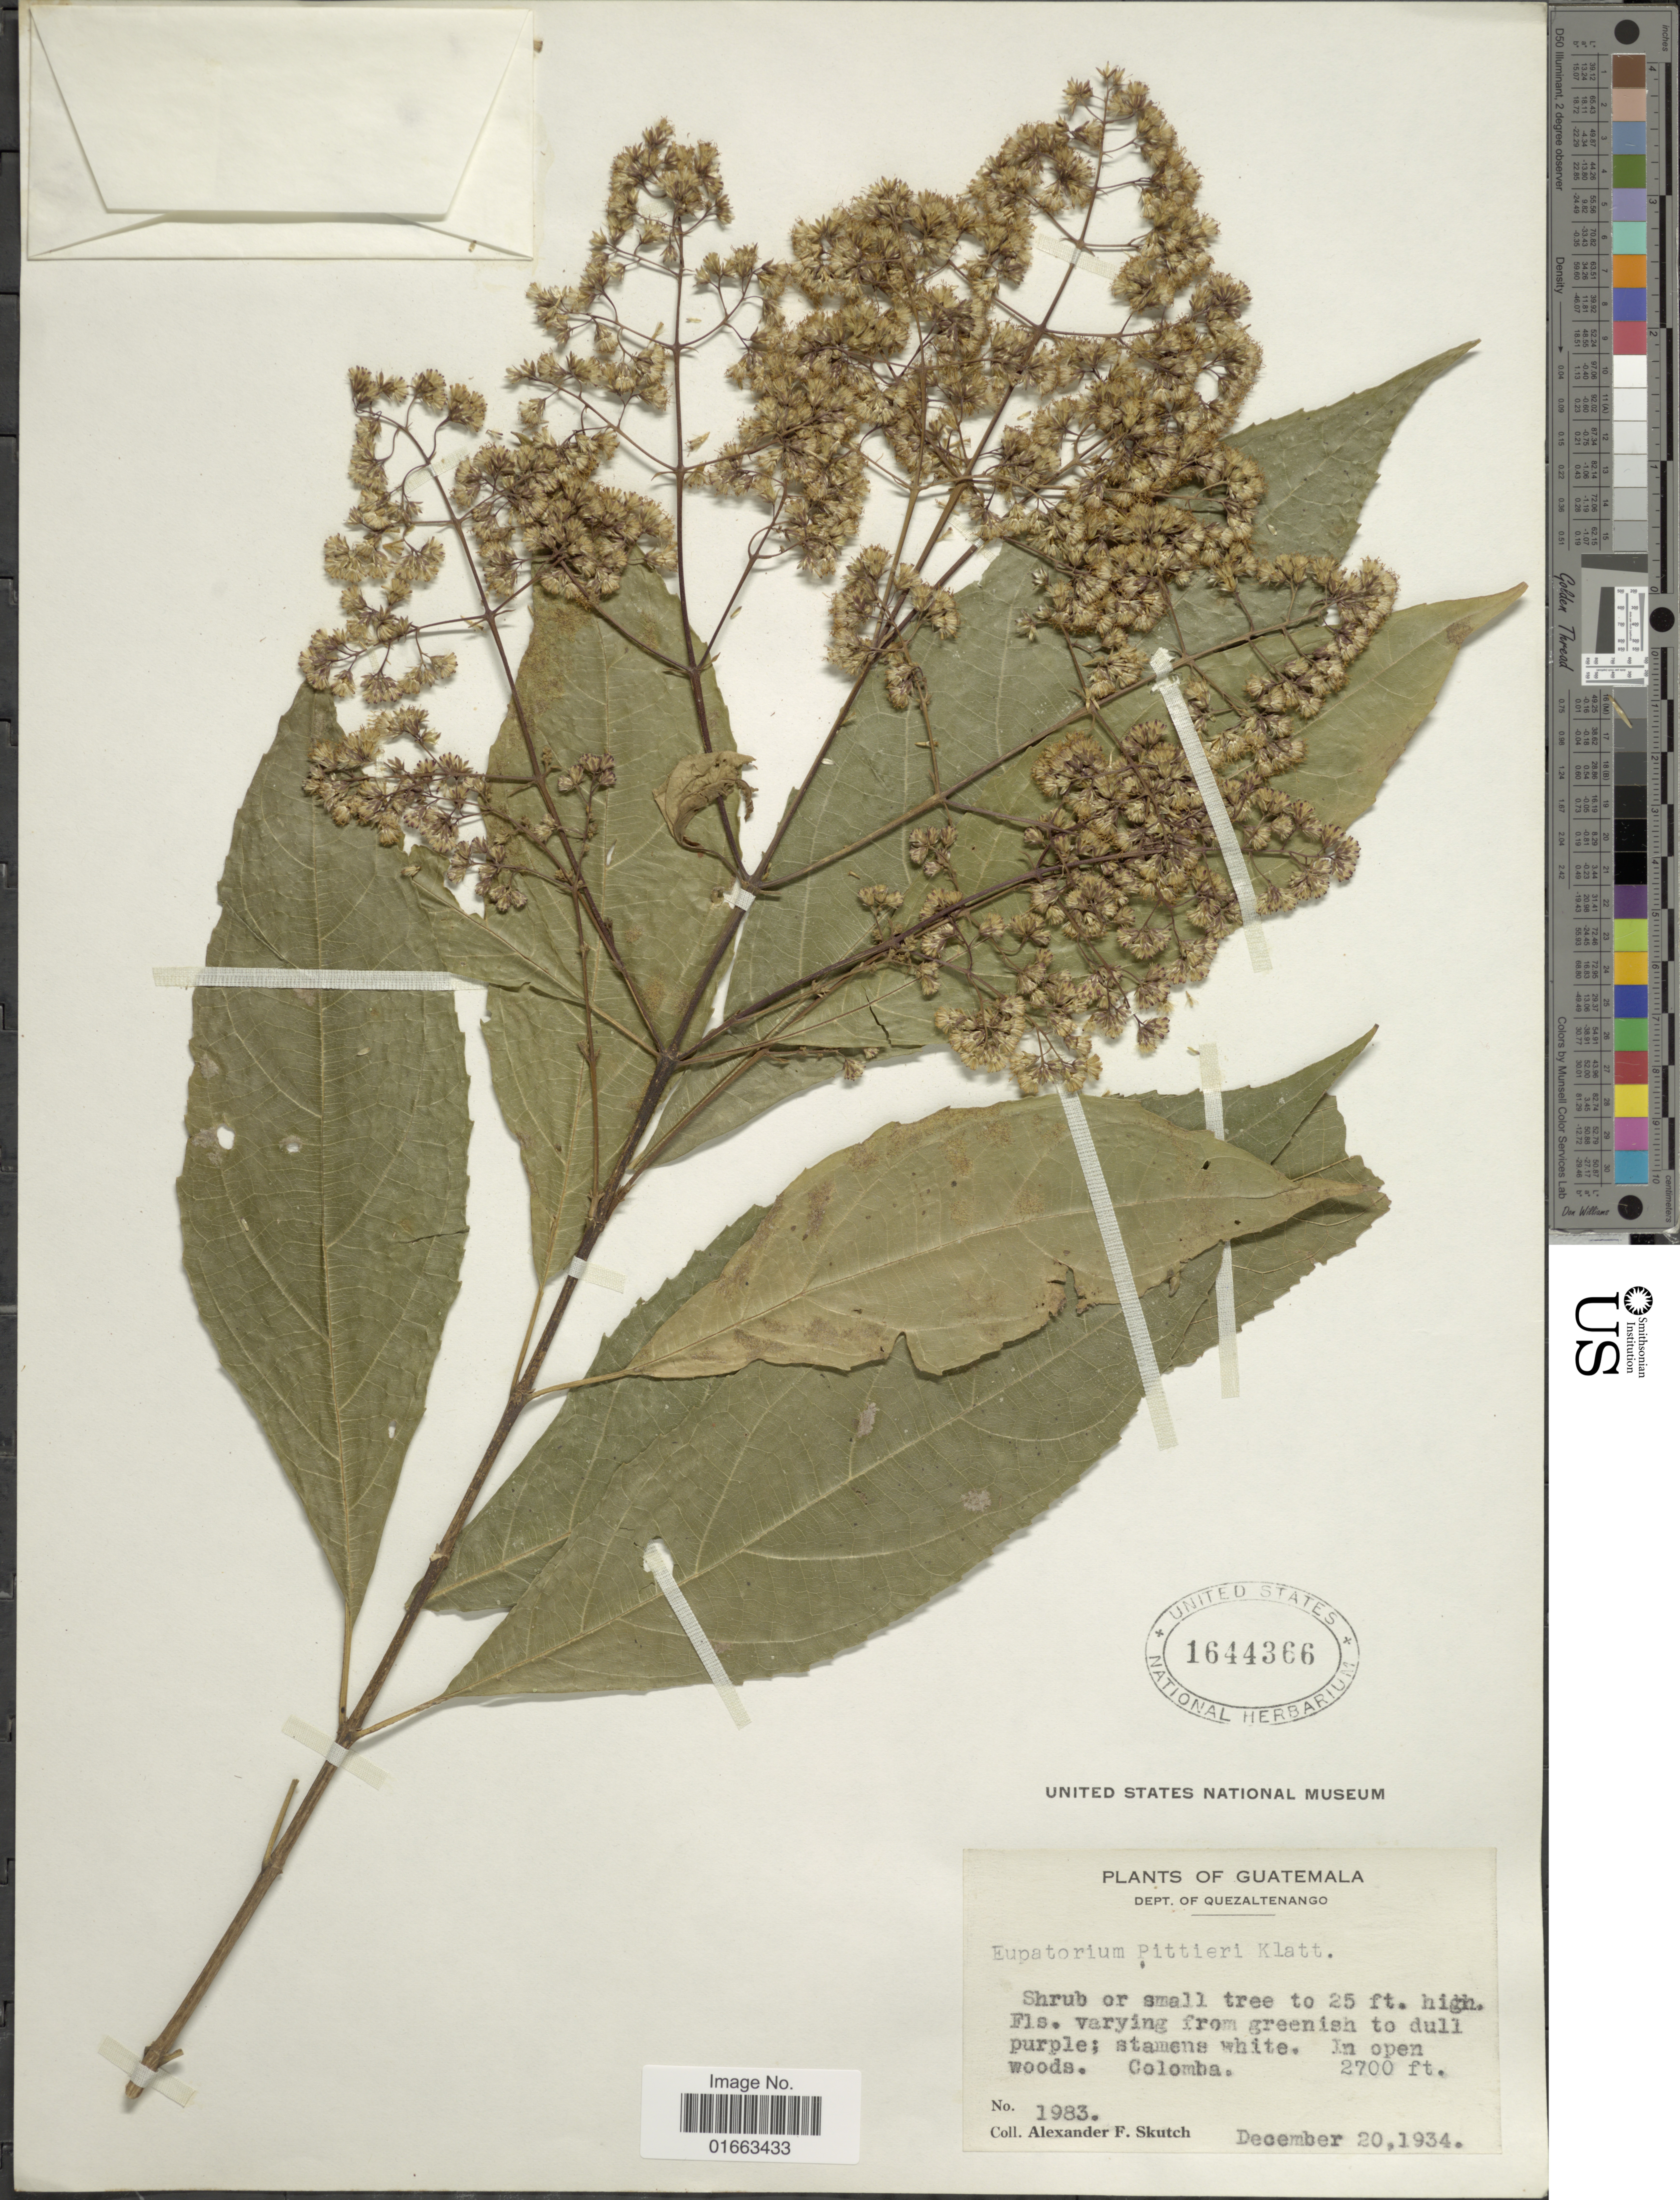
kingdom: Plantae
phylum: Tracheophyta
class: Magnoliopsida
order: Asterales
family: Asteraceae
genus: Koanophyllon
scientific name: Koanophyllon galeottii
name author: (B.L. Rob.) R.M. King & H. Rob.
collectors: A. F. Skutch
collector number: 1983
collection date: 1934-12-20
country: Guatemala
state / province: Quetzaltenango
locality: In open woods, Colomba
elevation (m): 823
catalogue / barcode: US 1644366